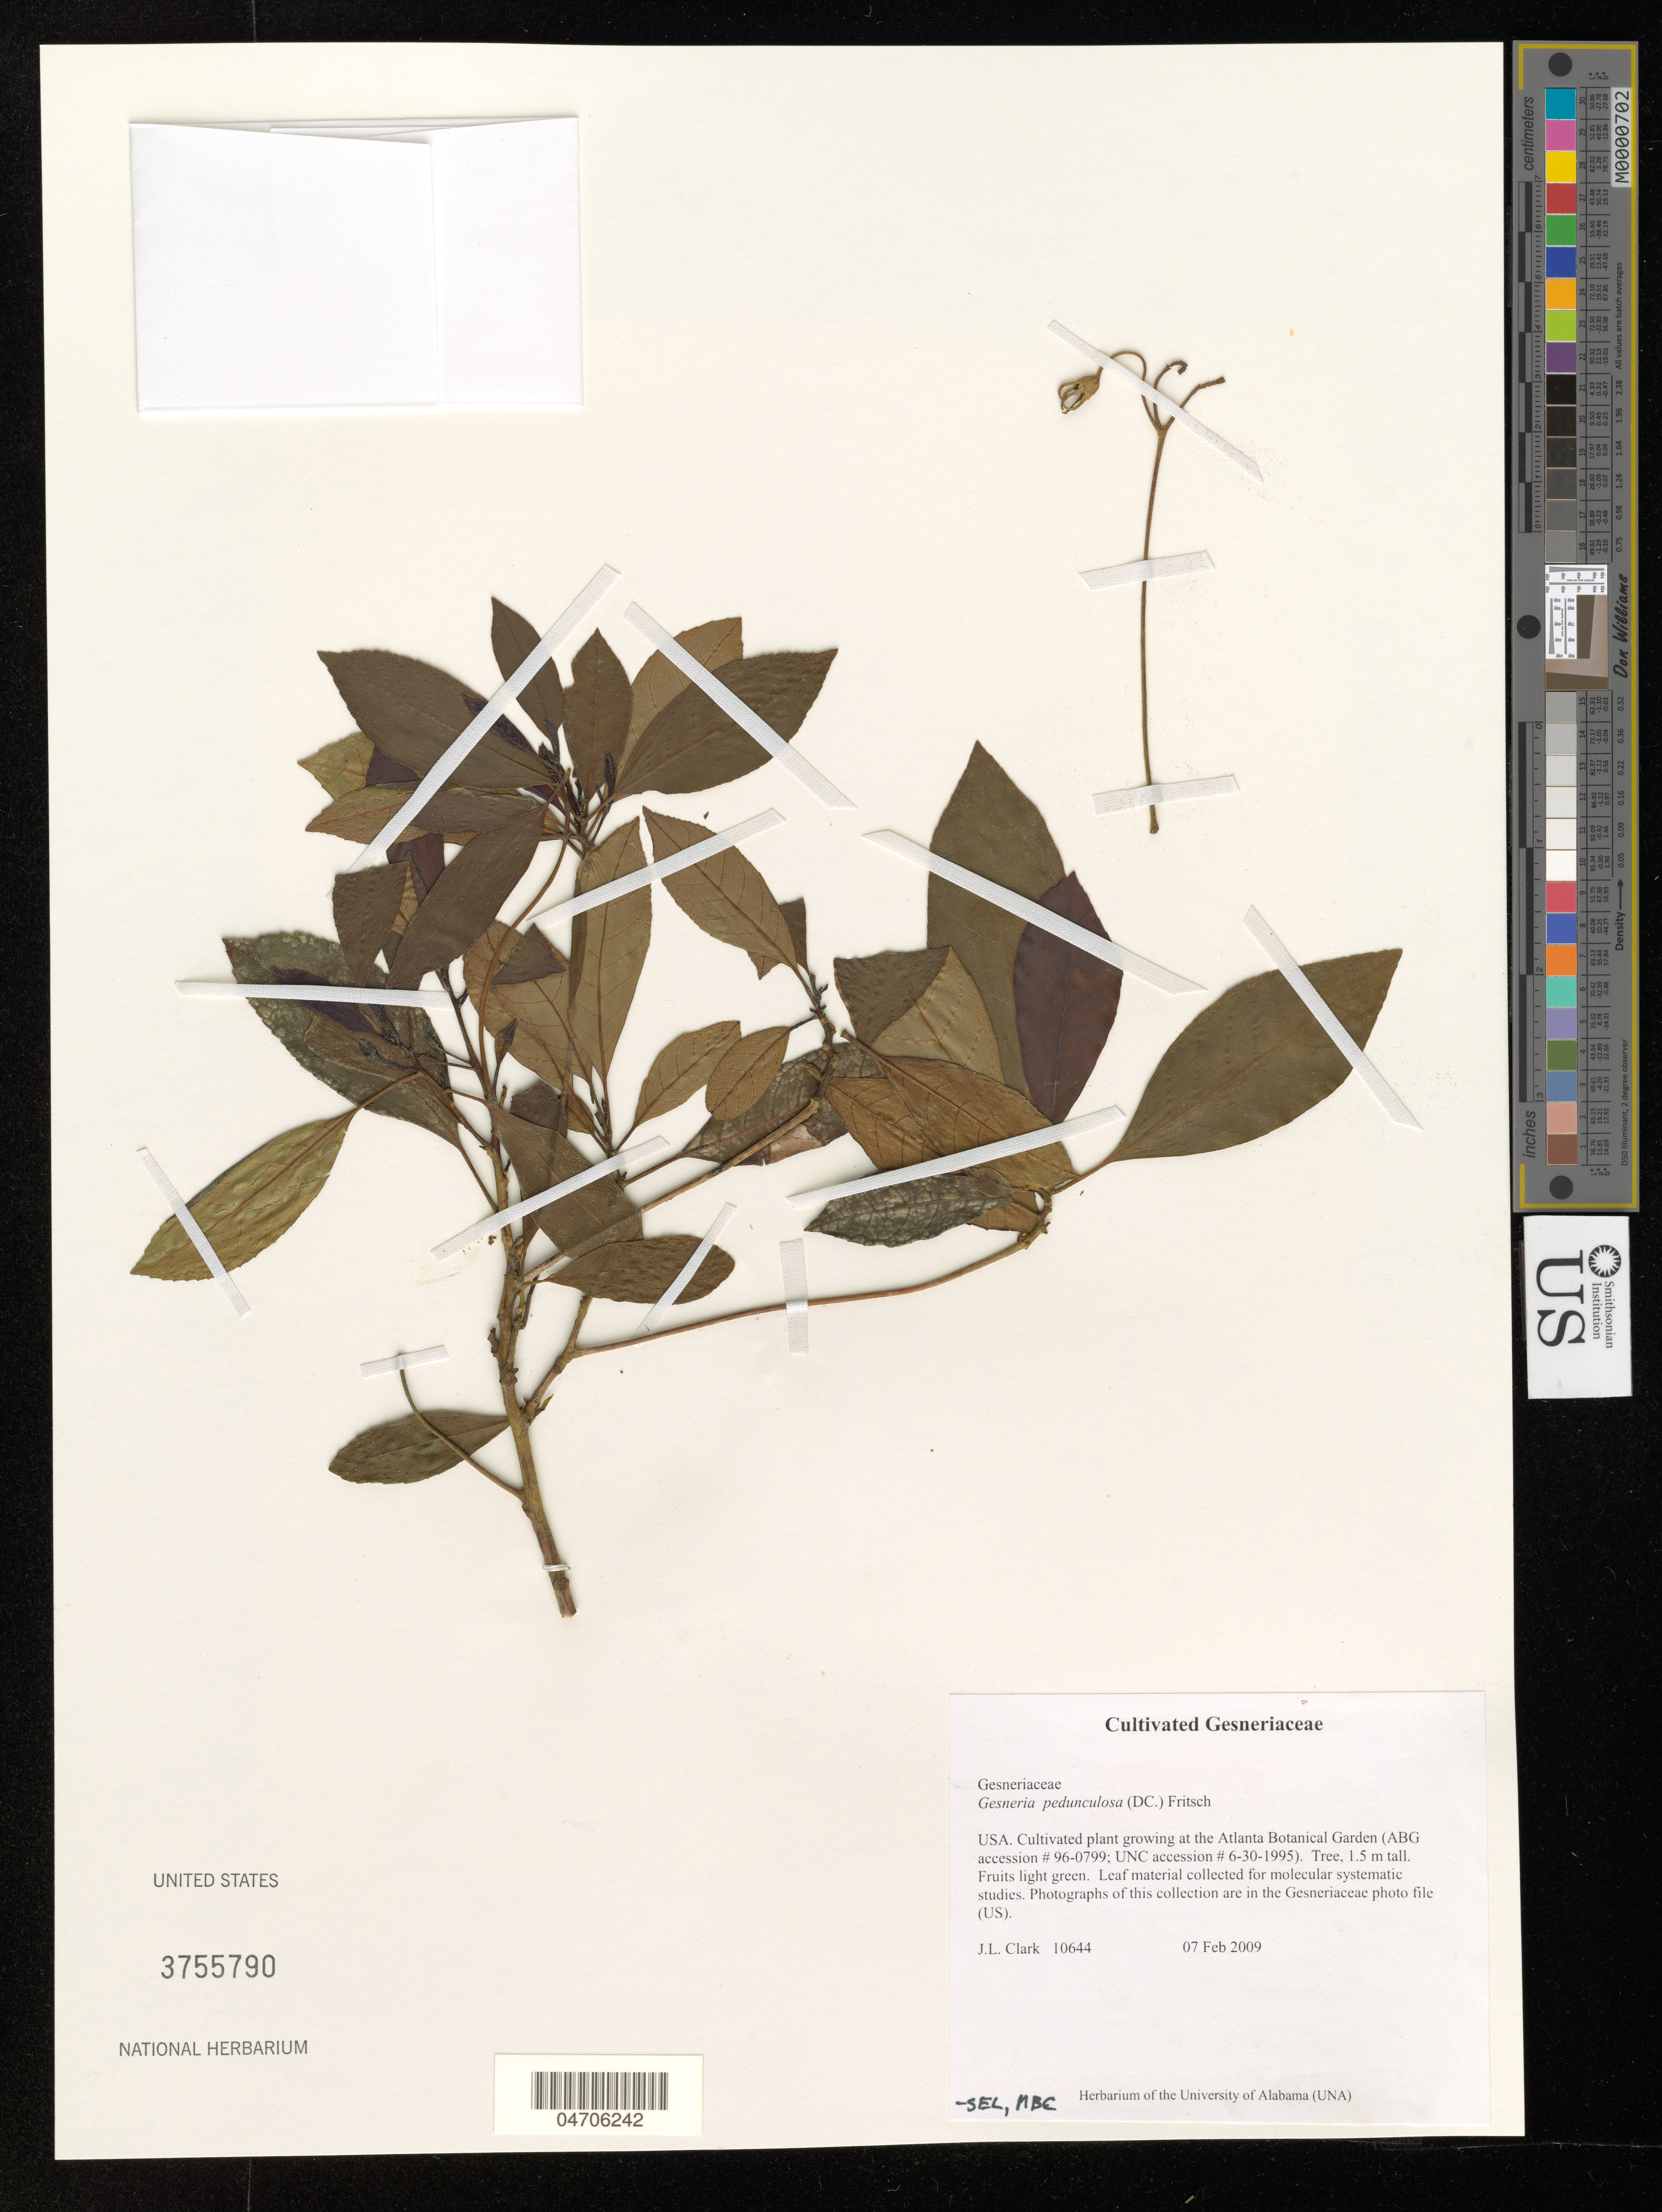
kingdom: Plantae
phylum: Tracheophyta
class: Magnoliopsida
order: Lamiales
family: Gesneriaceae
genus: Gesneria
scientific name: Gesneria pedunculosa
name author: (DC.) Fritsch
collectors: J. L. Clark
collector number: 10644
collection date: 2009-02-07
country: United States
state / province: Georgia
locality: At the Atlanta Botanical Garden (ABG accession # 96-0799; UNC accession # 6-30-1995).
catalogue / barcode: US 3755790